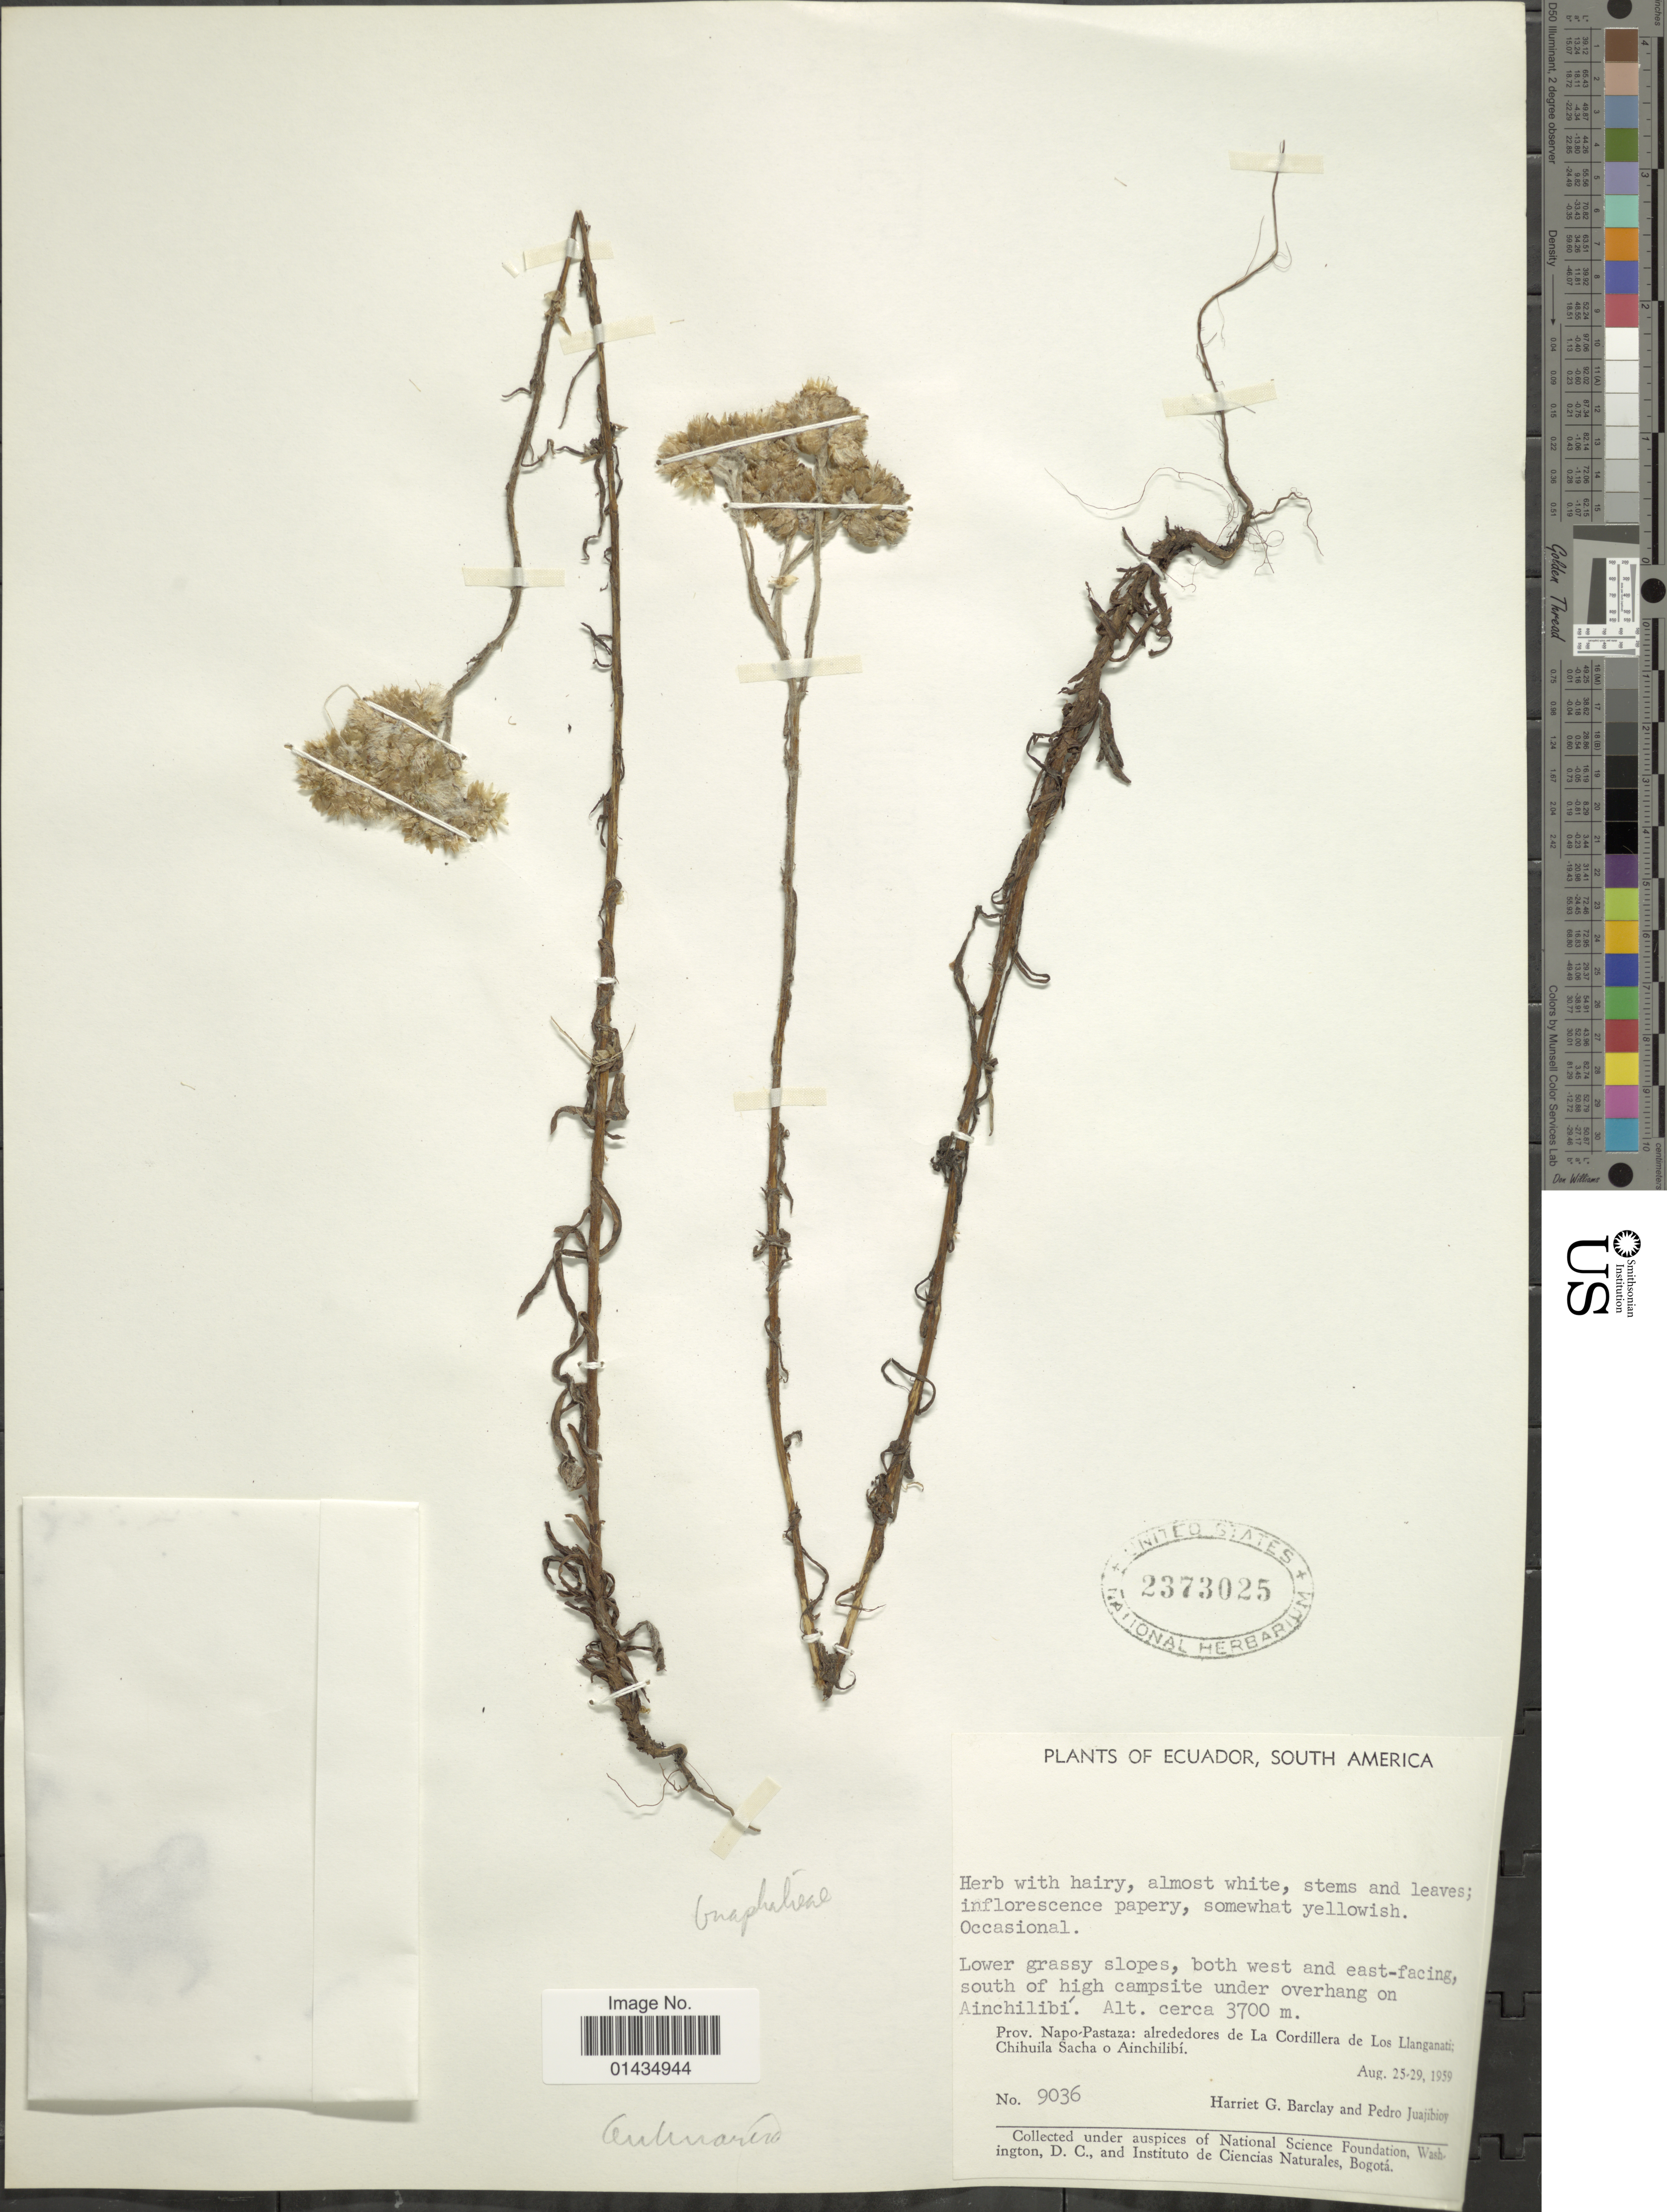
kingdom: Plantae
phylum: Tracheophyta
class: Magnoliopsida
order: Asterales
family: Asteraceae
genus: Pseudognaphalium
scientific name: Pseudognaphalium sp.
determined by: Dillon, M. O.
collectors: H. G. Barclay & P. Juajibioy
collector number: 9036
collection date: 1959-08-25/1959-08-29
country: Ecuador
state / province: Napo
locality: South America, lower grassy slopes, both west and east-facing, south of high campsite under overhang on Ainchilibí, Prov. Napo-Pastaza: alrededores de La Cordillera de Los Llanganati; Chihuila Sacha o Ainchilibí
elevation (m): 3700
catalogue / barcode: US 2373025